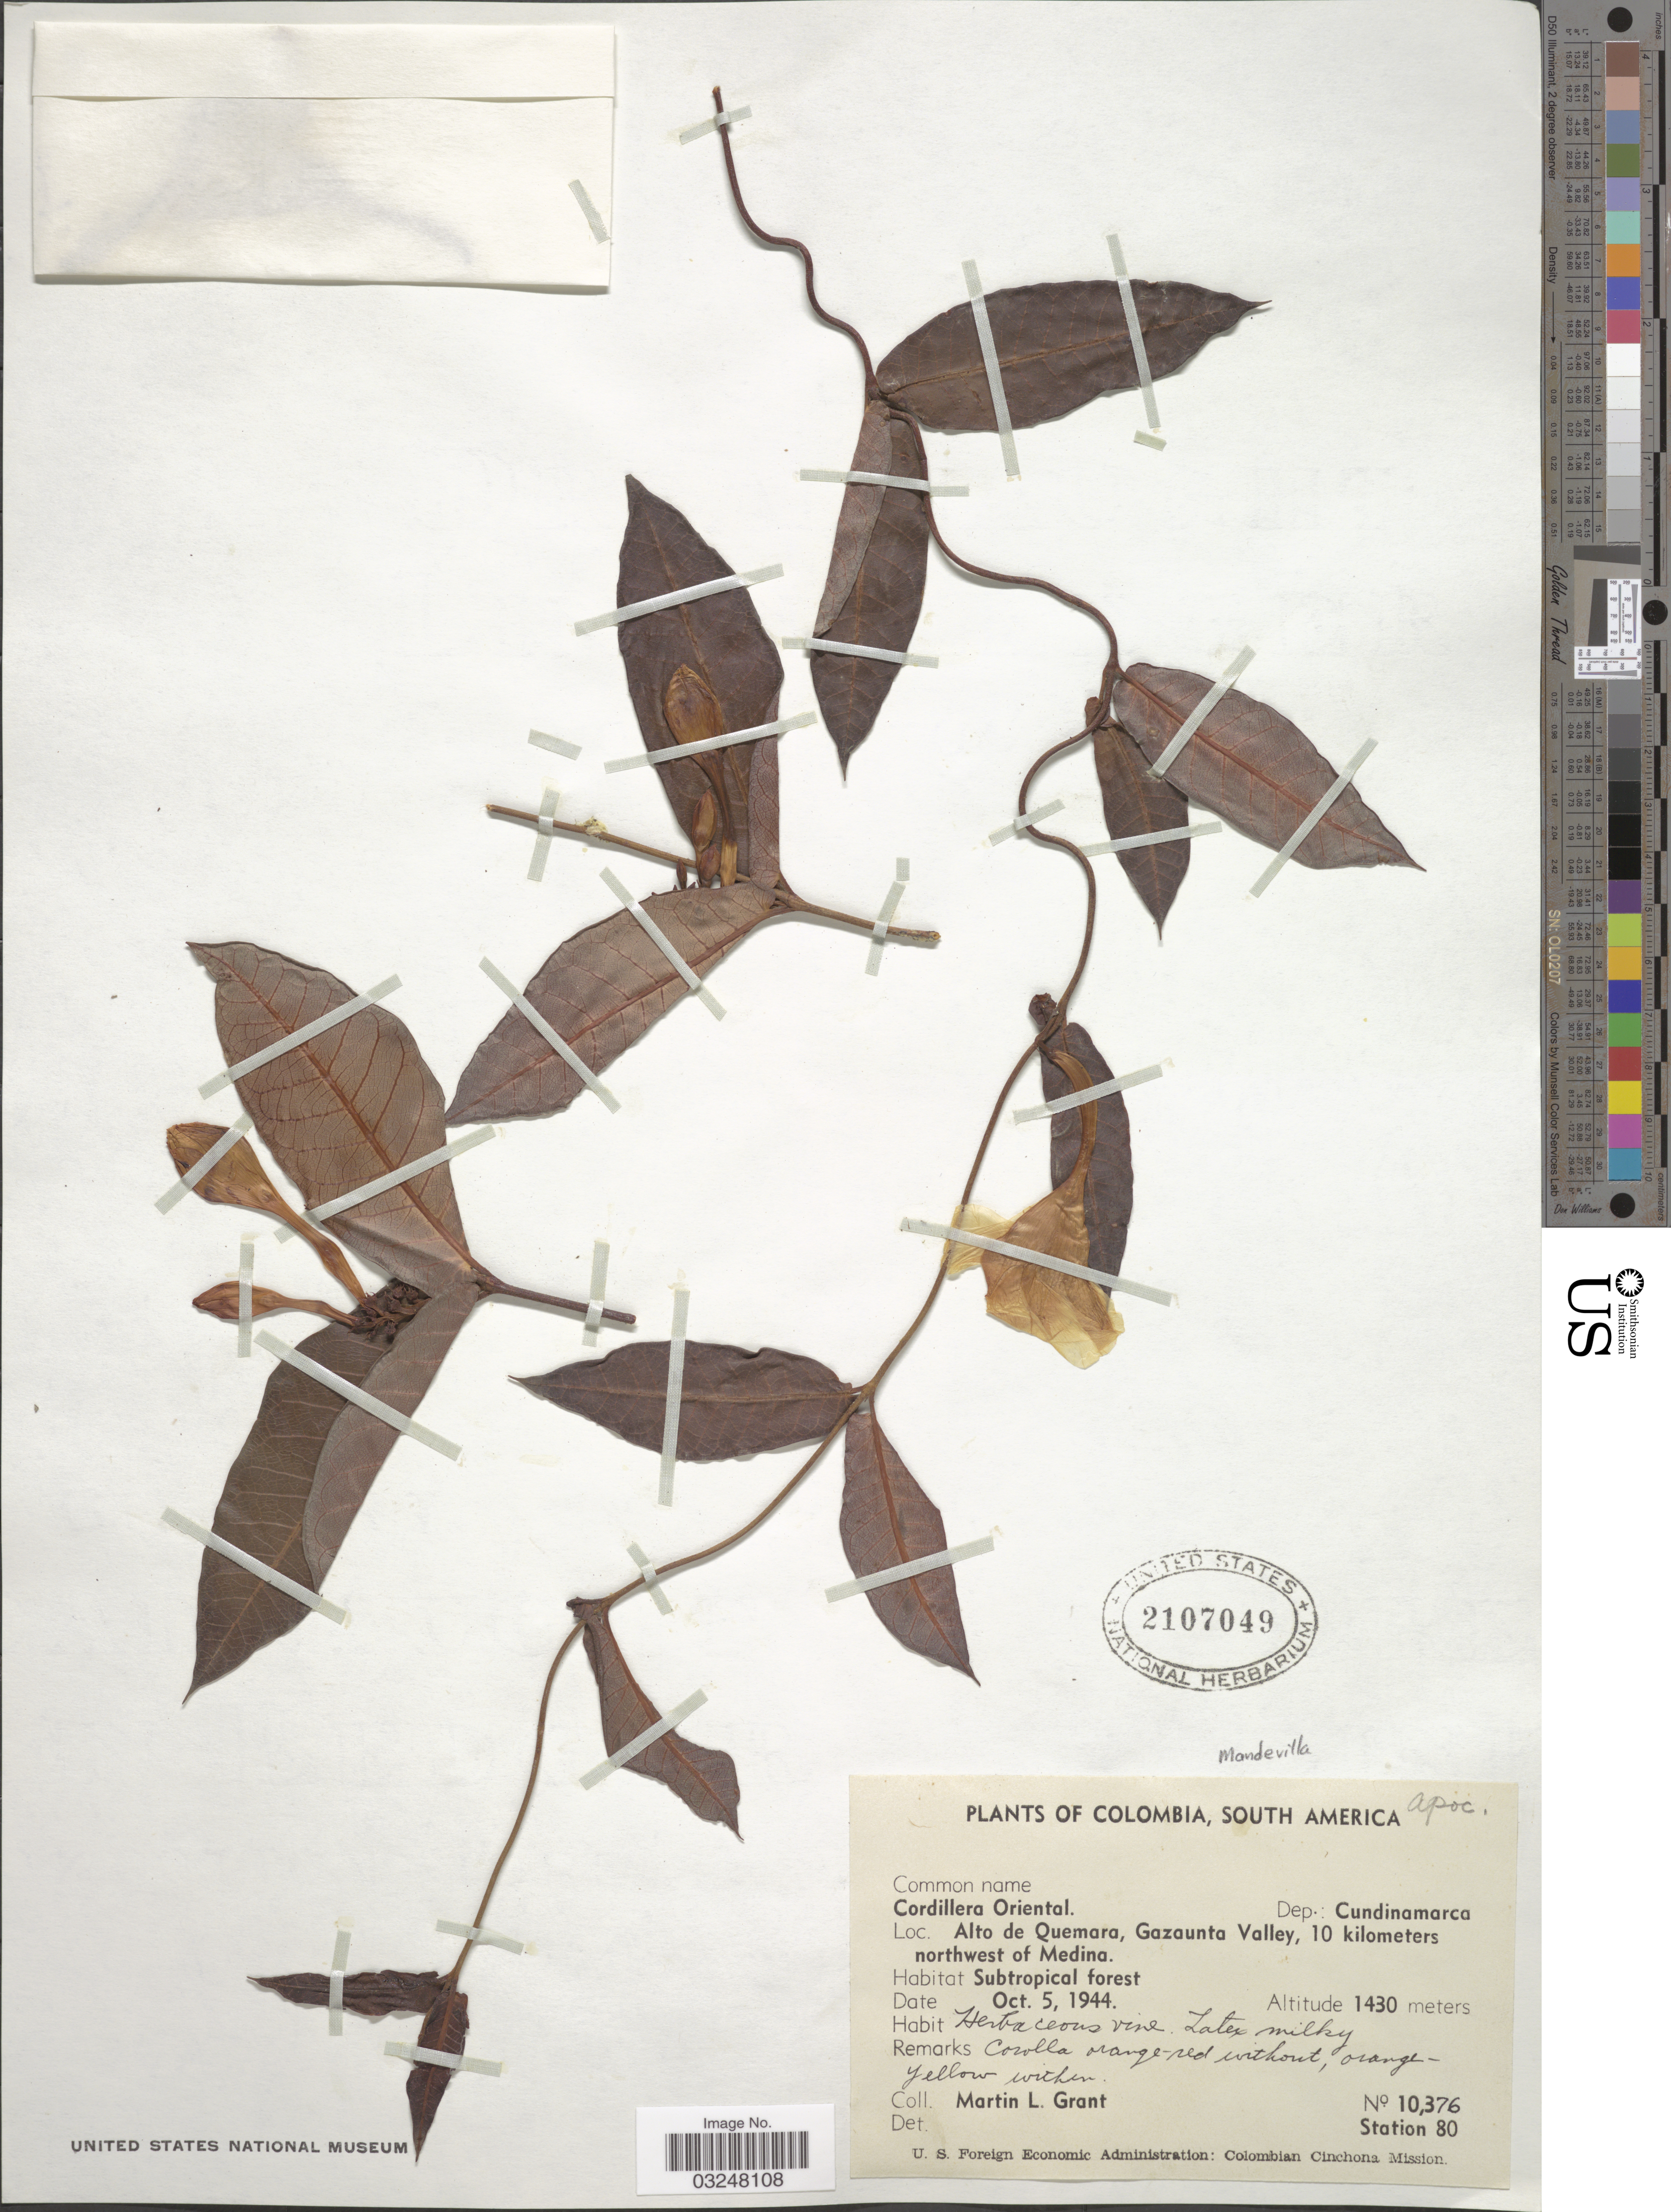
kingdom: Plantae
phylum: Tracheophyta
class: Magnoliopsida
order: Gentianales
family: Apocynaceae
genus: Mandevilla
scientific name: Mandevilla scabra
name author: (Hoffmanns. ex Roem. & Schult.) K. Schum.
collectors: M. L. Grant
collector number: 10376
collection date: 1944-10-05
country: Colombia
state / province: Cundinamarca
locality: Cordillera Oriental. Dep.: Cundinamarca. Alto de Quemara, Gazaunta Valley, 10 kilometers northwest of Medina. Station 80.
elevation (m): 1430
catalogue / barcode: US 2107049